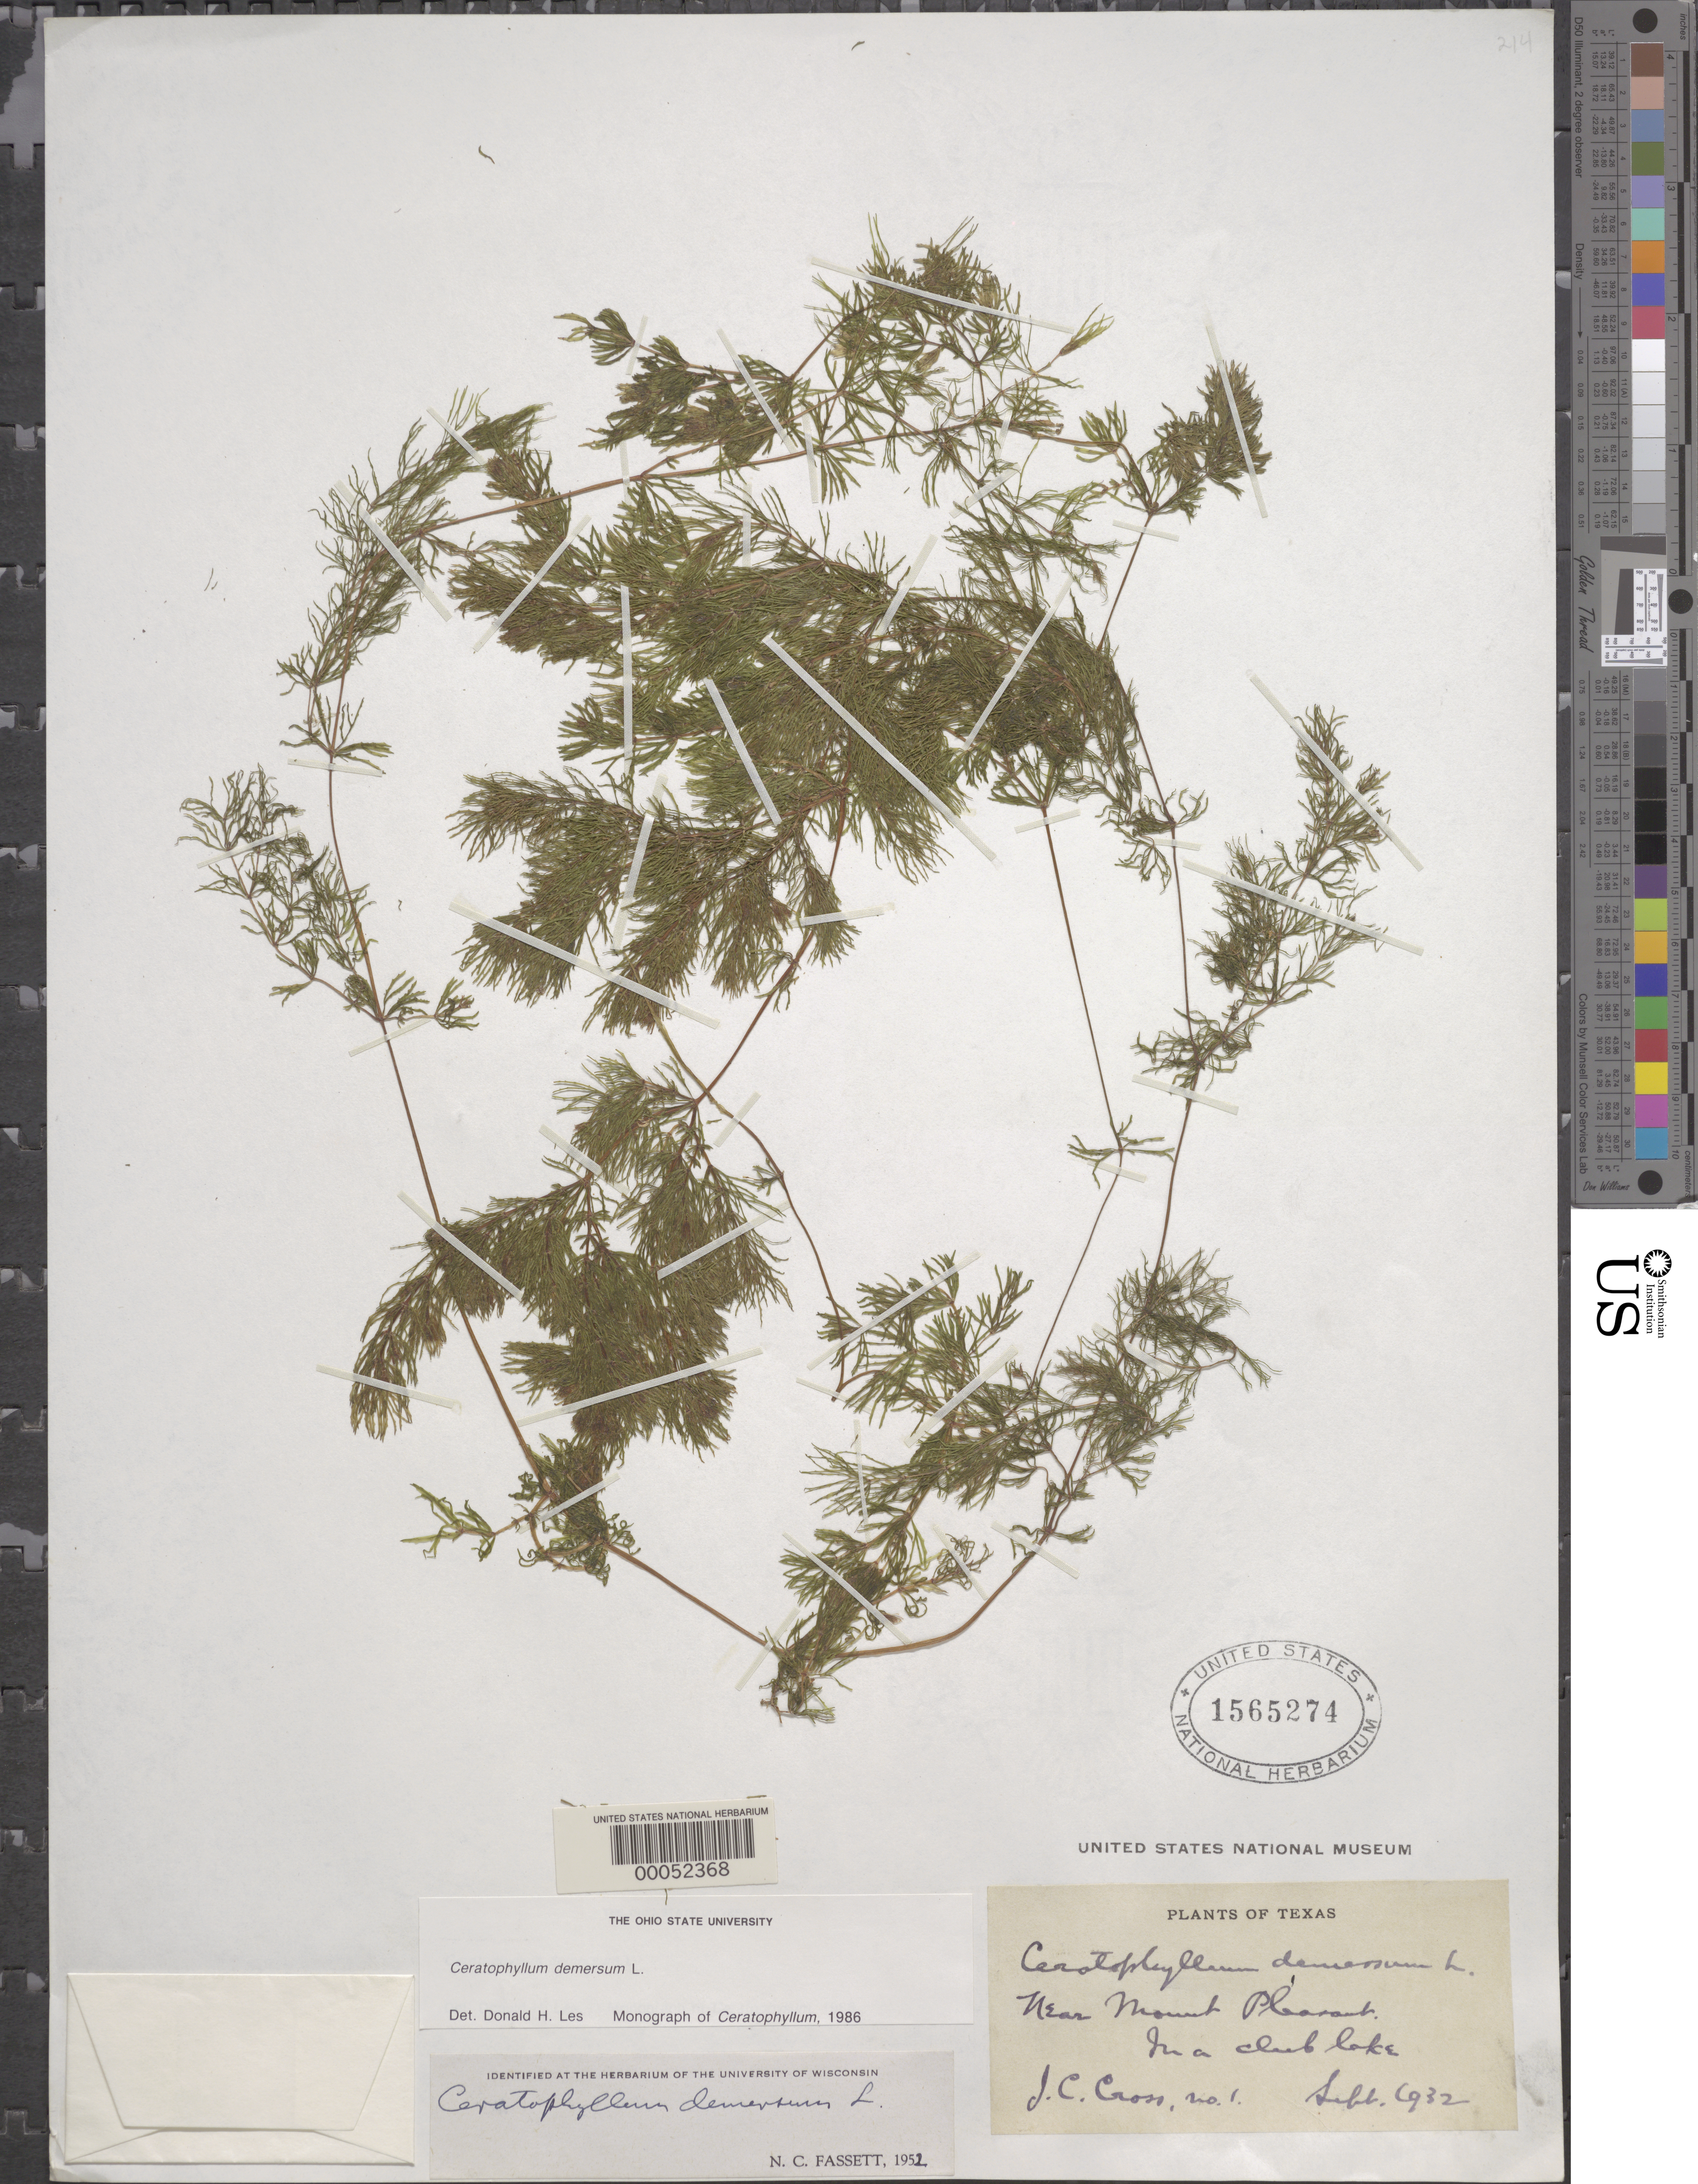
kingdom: Plantae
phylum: Tracheophyta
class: Magnoliopsida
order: Ceratophyllales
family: Ceratophyllaceae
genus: Ceratophyllum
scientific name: Ceratophyllum demersum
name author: L.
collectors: J. Cron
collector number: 1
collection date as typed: Sep 1932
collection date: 1932-09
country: United States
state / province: Texas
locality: Near mount pleasant, in a club lake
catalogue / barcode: US 1565274